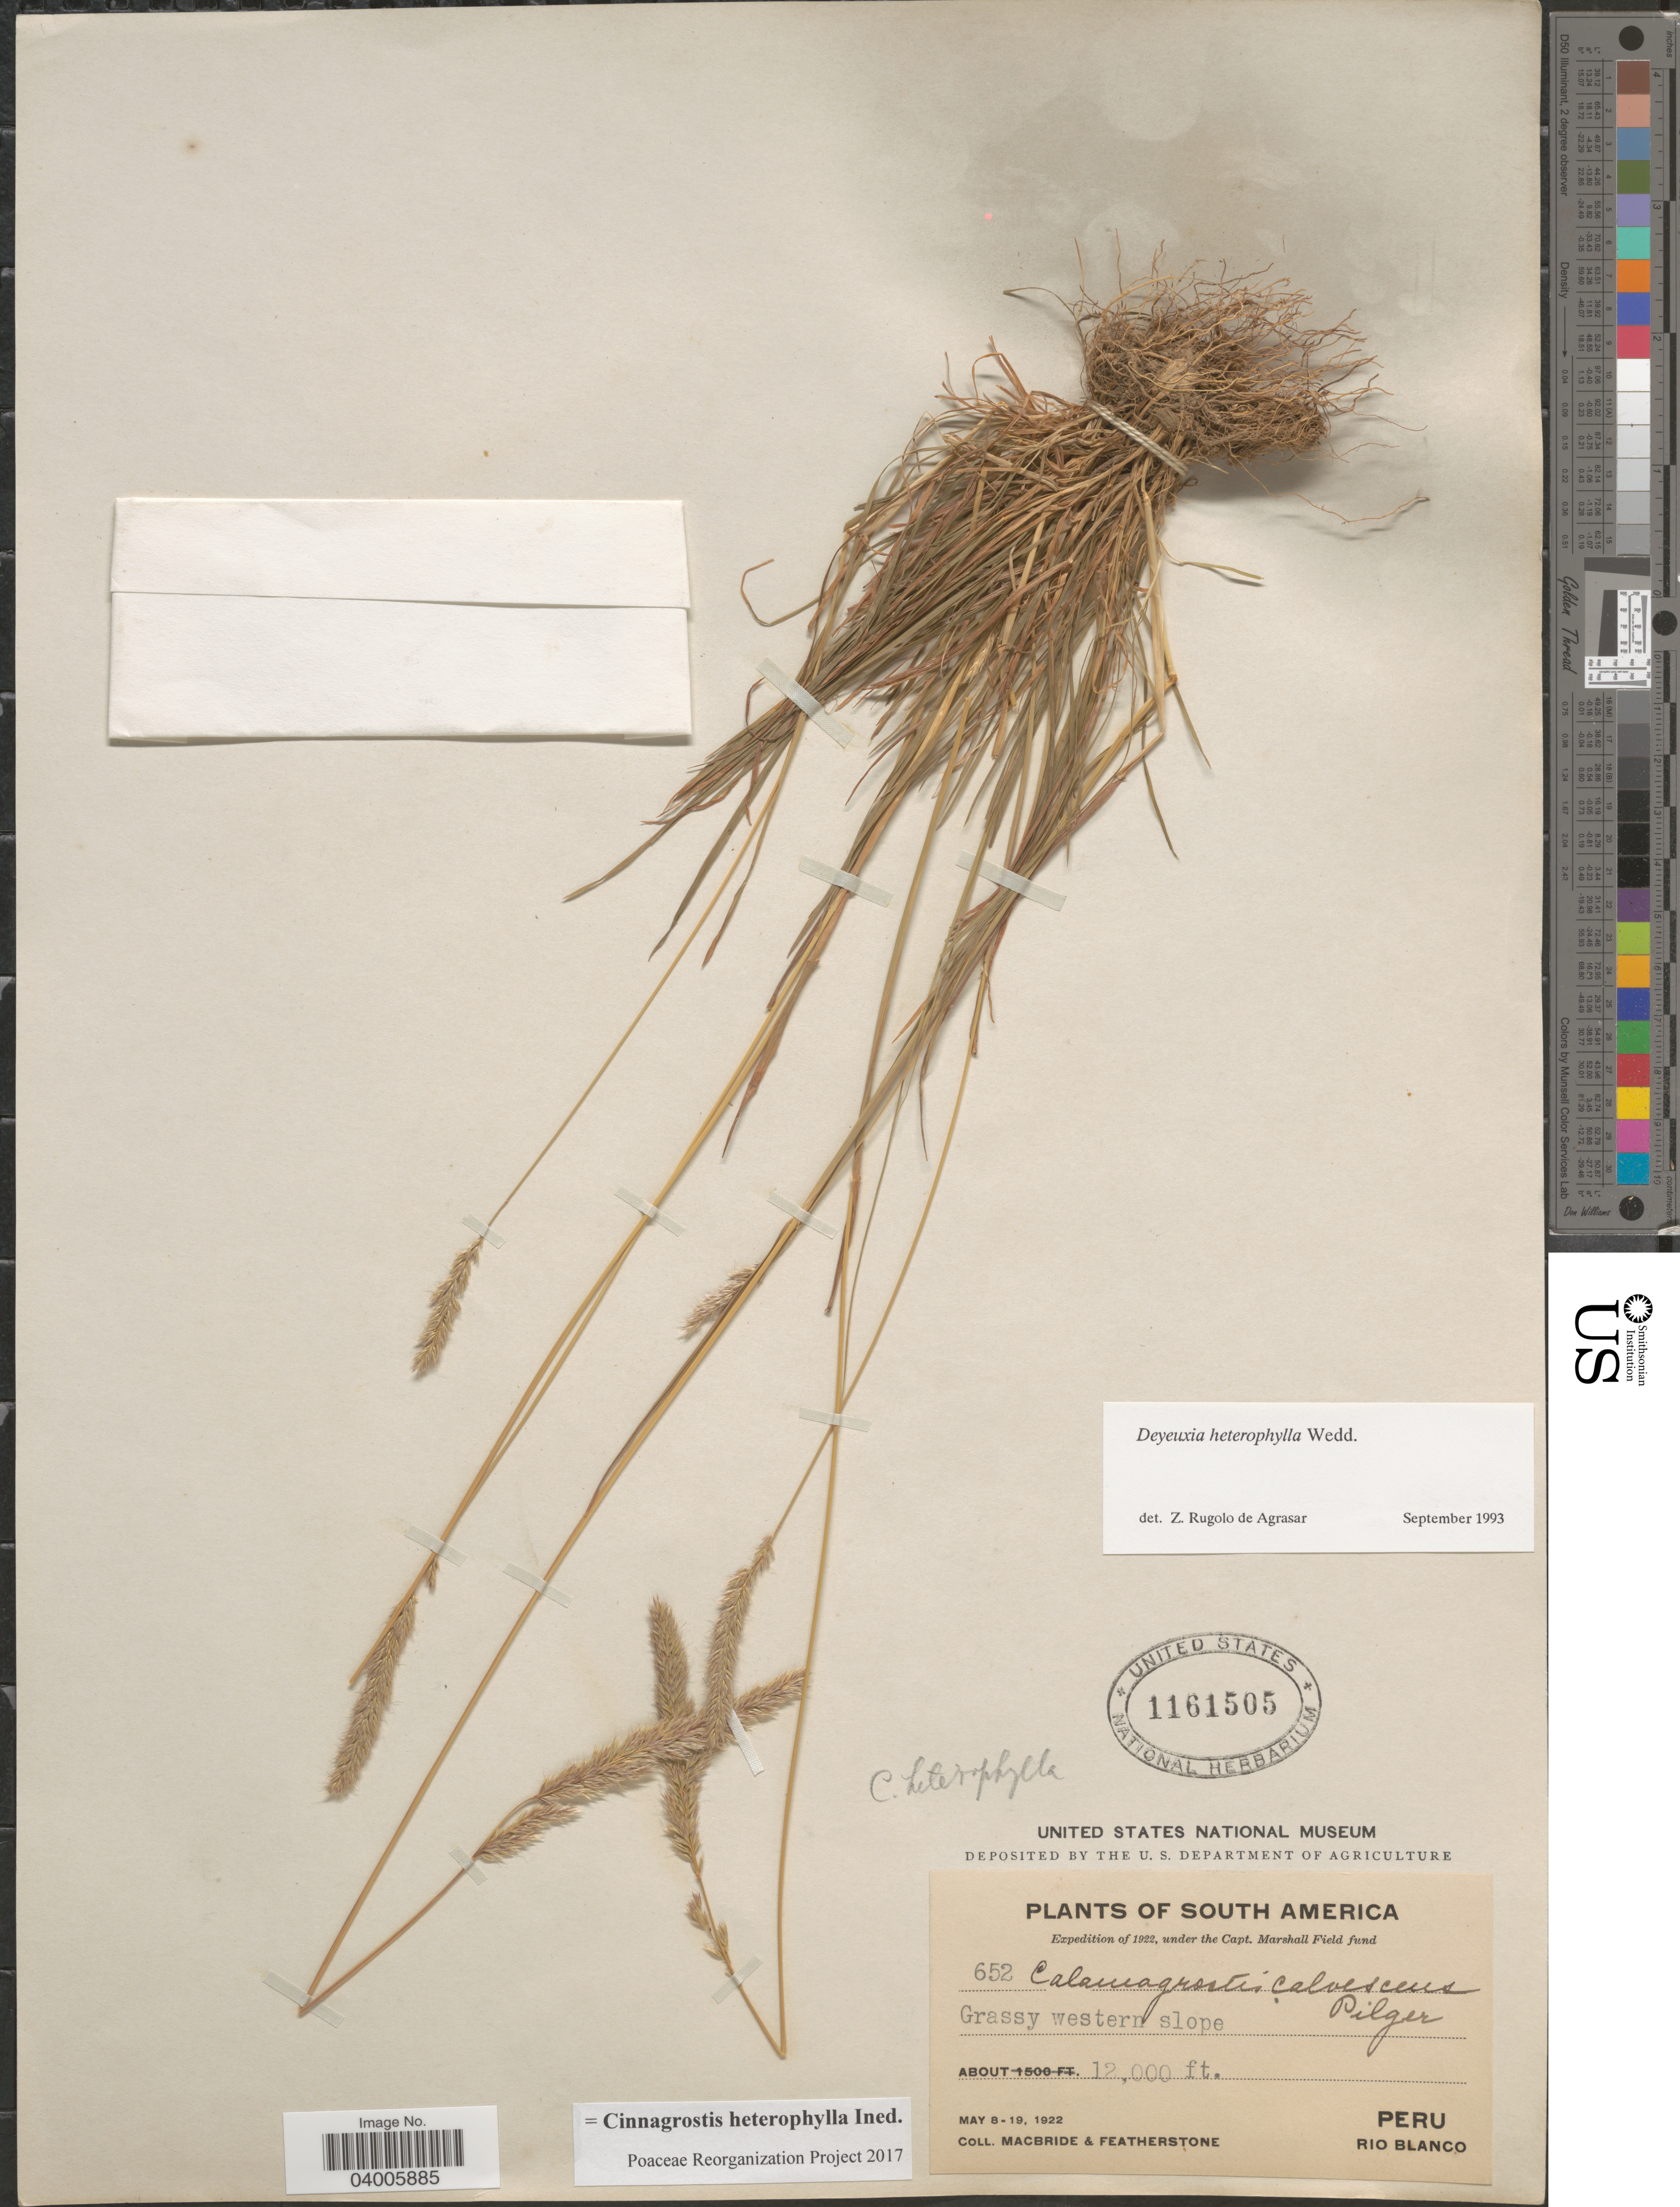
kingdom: Plantae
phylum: Tracheophyta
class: Liliopsida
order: Poales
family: Poaceae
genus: Cinnagrostis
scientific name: Cinnagrostis heterophylla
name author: (Wedd.) P.M. Peterson et al.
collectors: Macbride, -- & -. Featherstone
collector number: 652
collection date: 1922-05-08/1922-05-19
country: Peru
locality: Grassy western slope. Rio Blanco.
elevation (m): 3658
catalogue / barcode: US 1161505